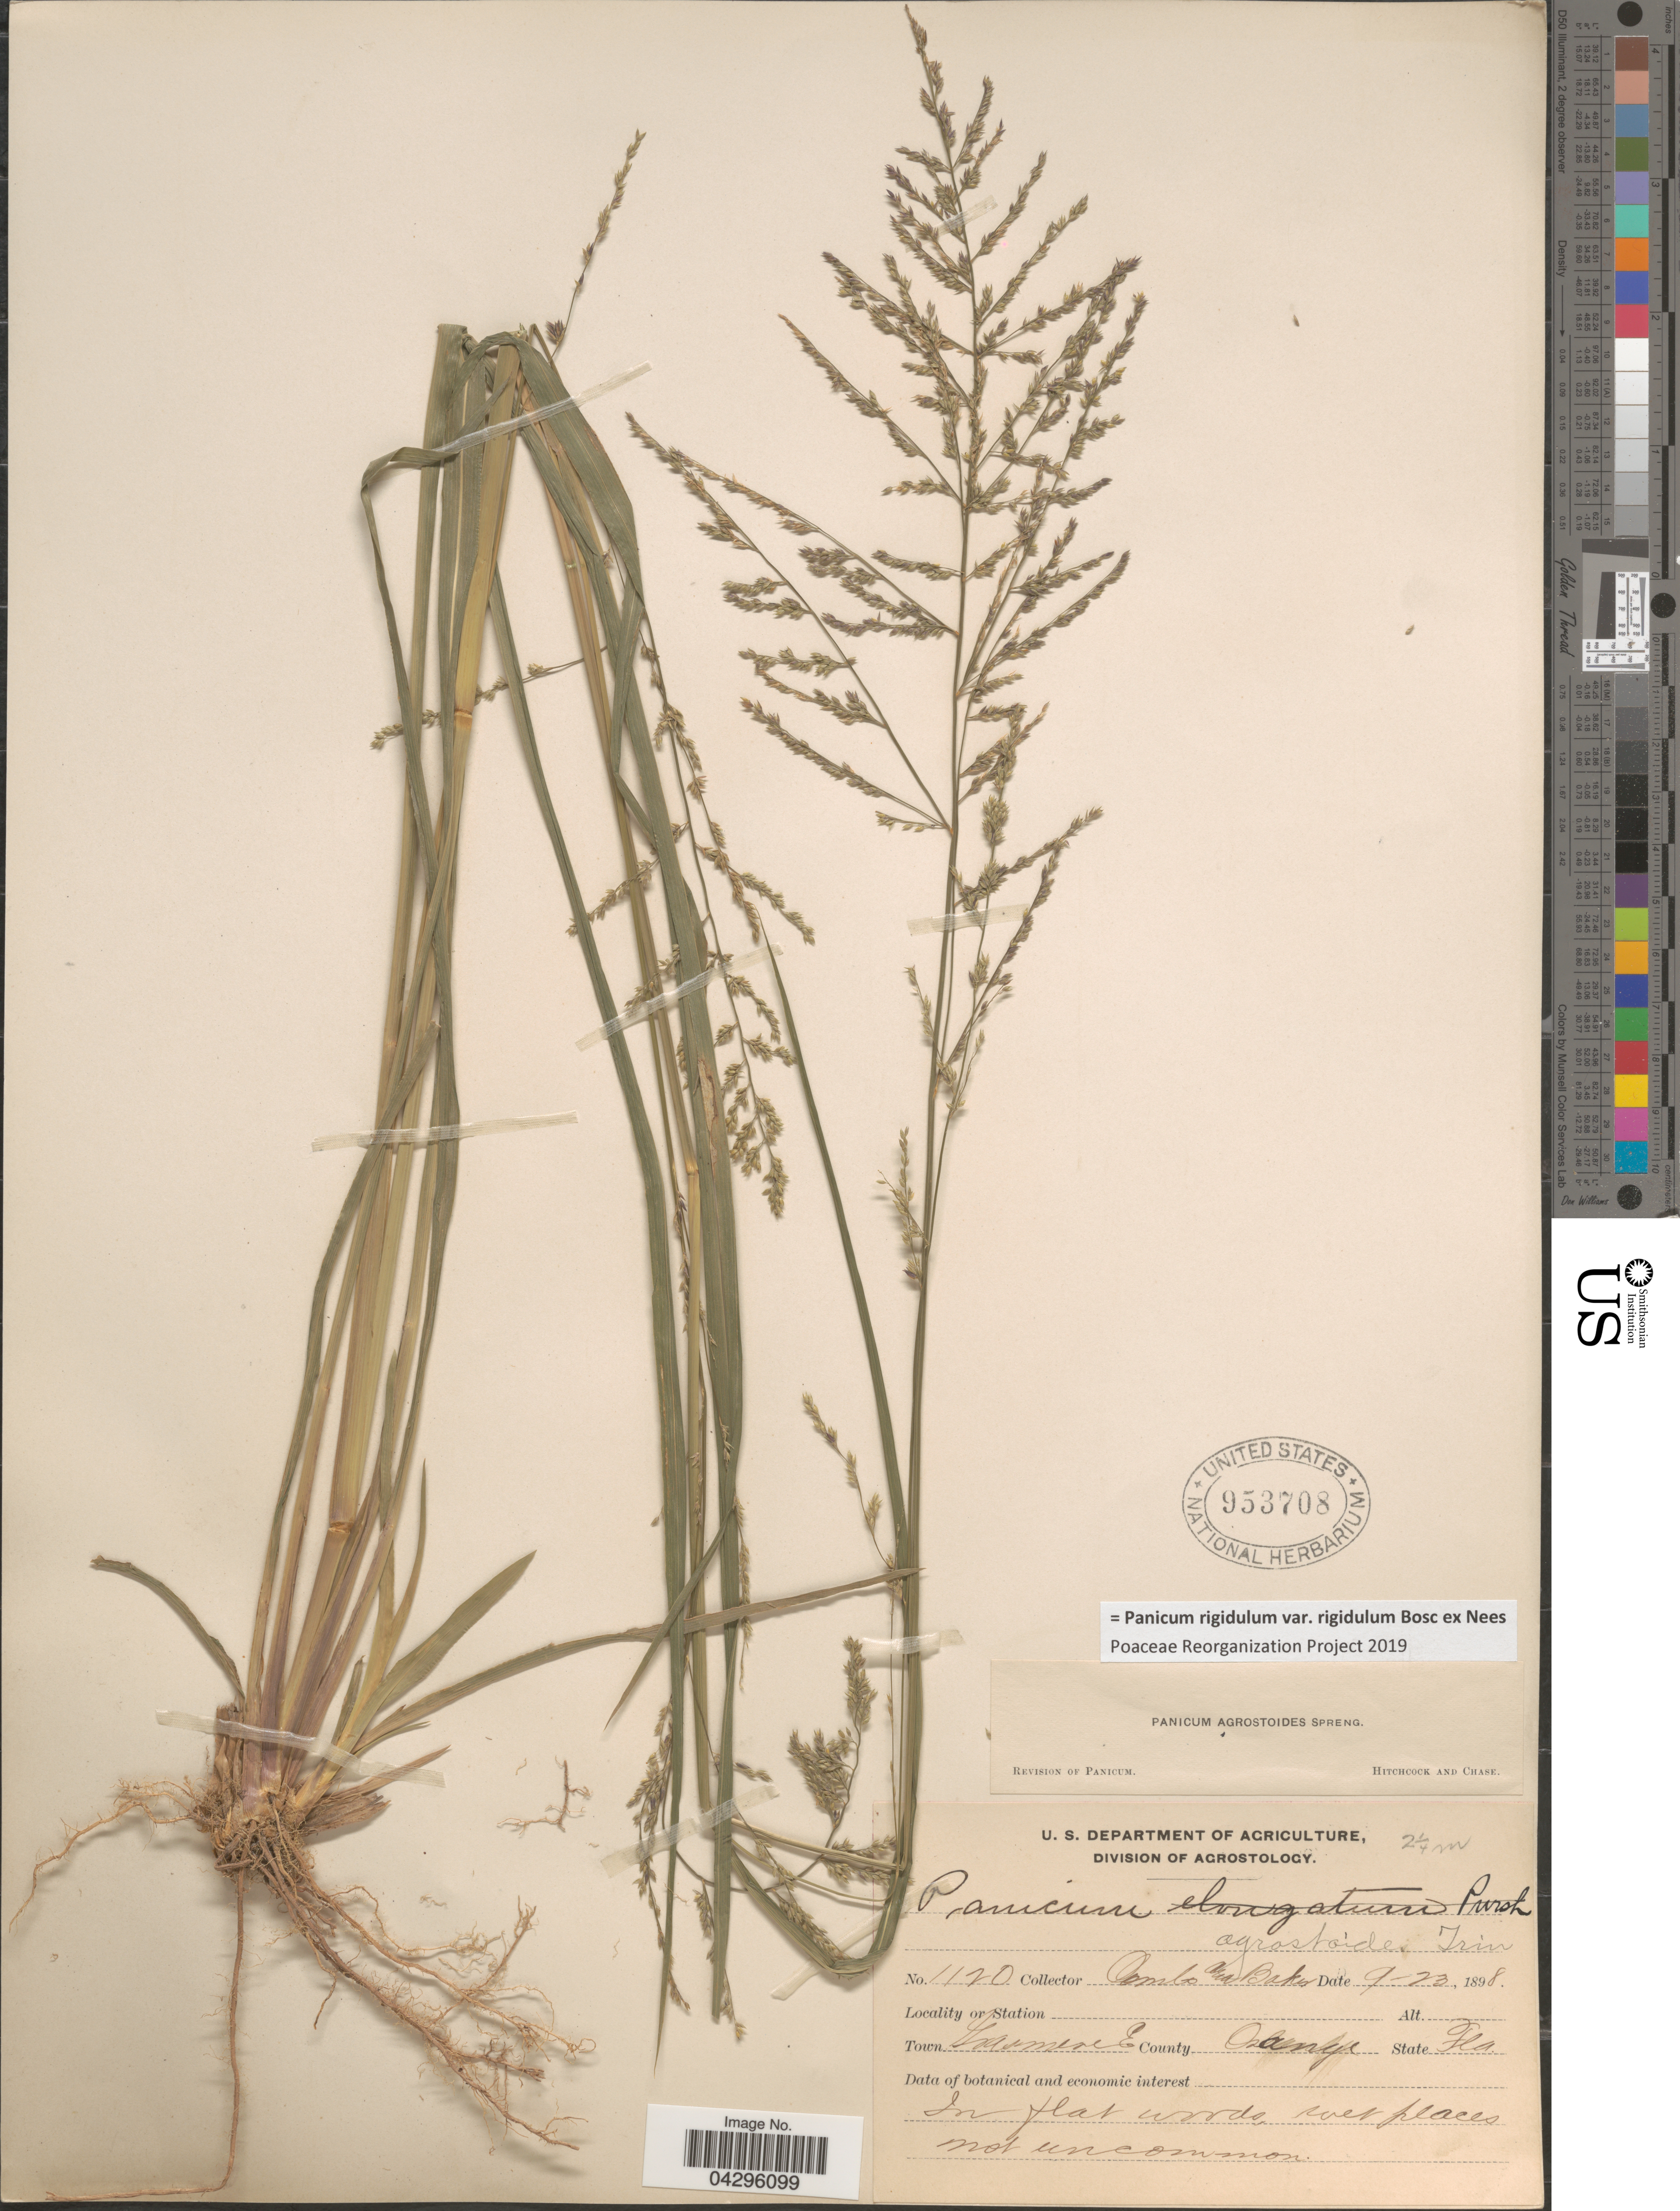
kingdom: Plantae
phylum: Tracheophyta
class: Liliopsida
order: Poales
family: Poaceae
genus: Panicum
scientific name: Panicum rigidulum var. rigidulum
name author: Bosc ex Nees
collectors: -. Combs & -- Baker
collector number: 1120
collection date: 1898-09-23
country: United States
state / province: Florida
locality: Town Grasmere E. County Orange.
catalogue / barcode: US 953708